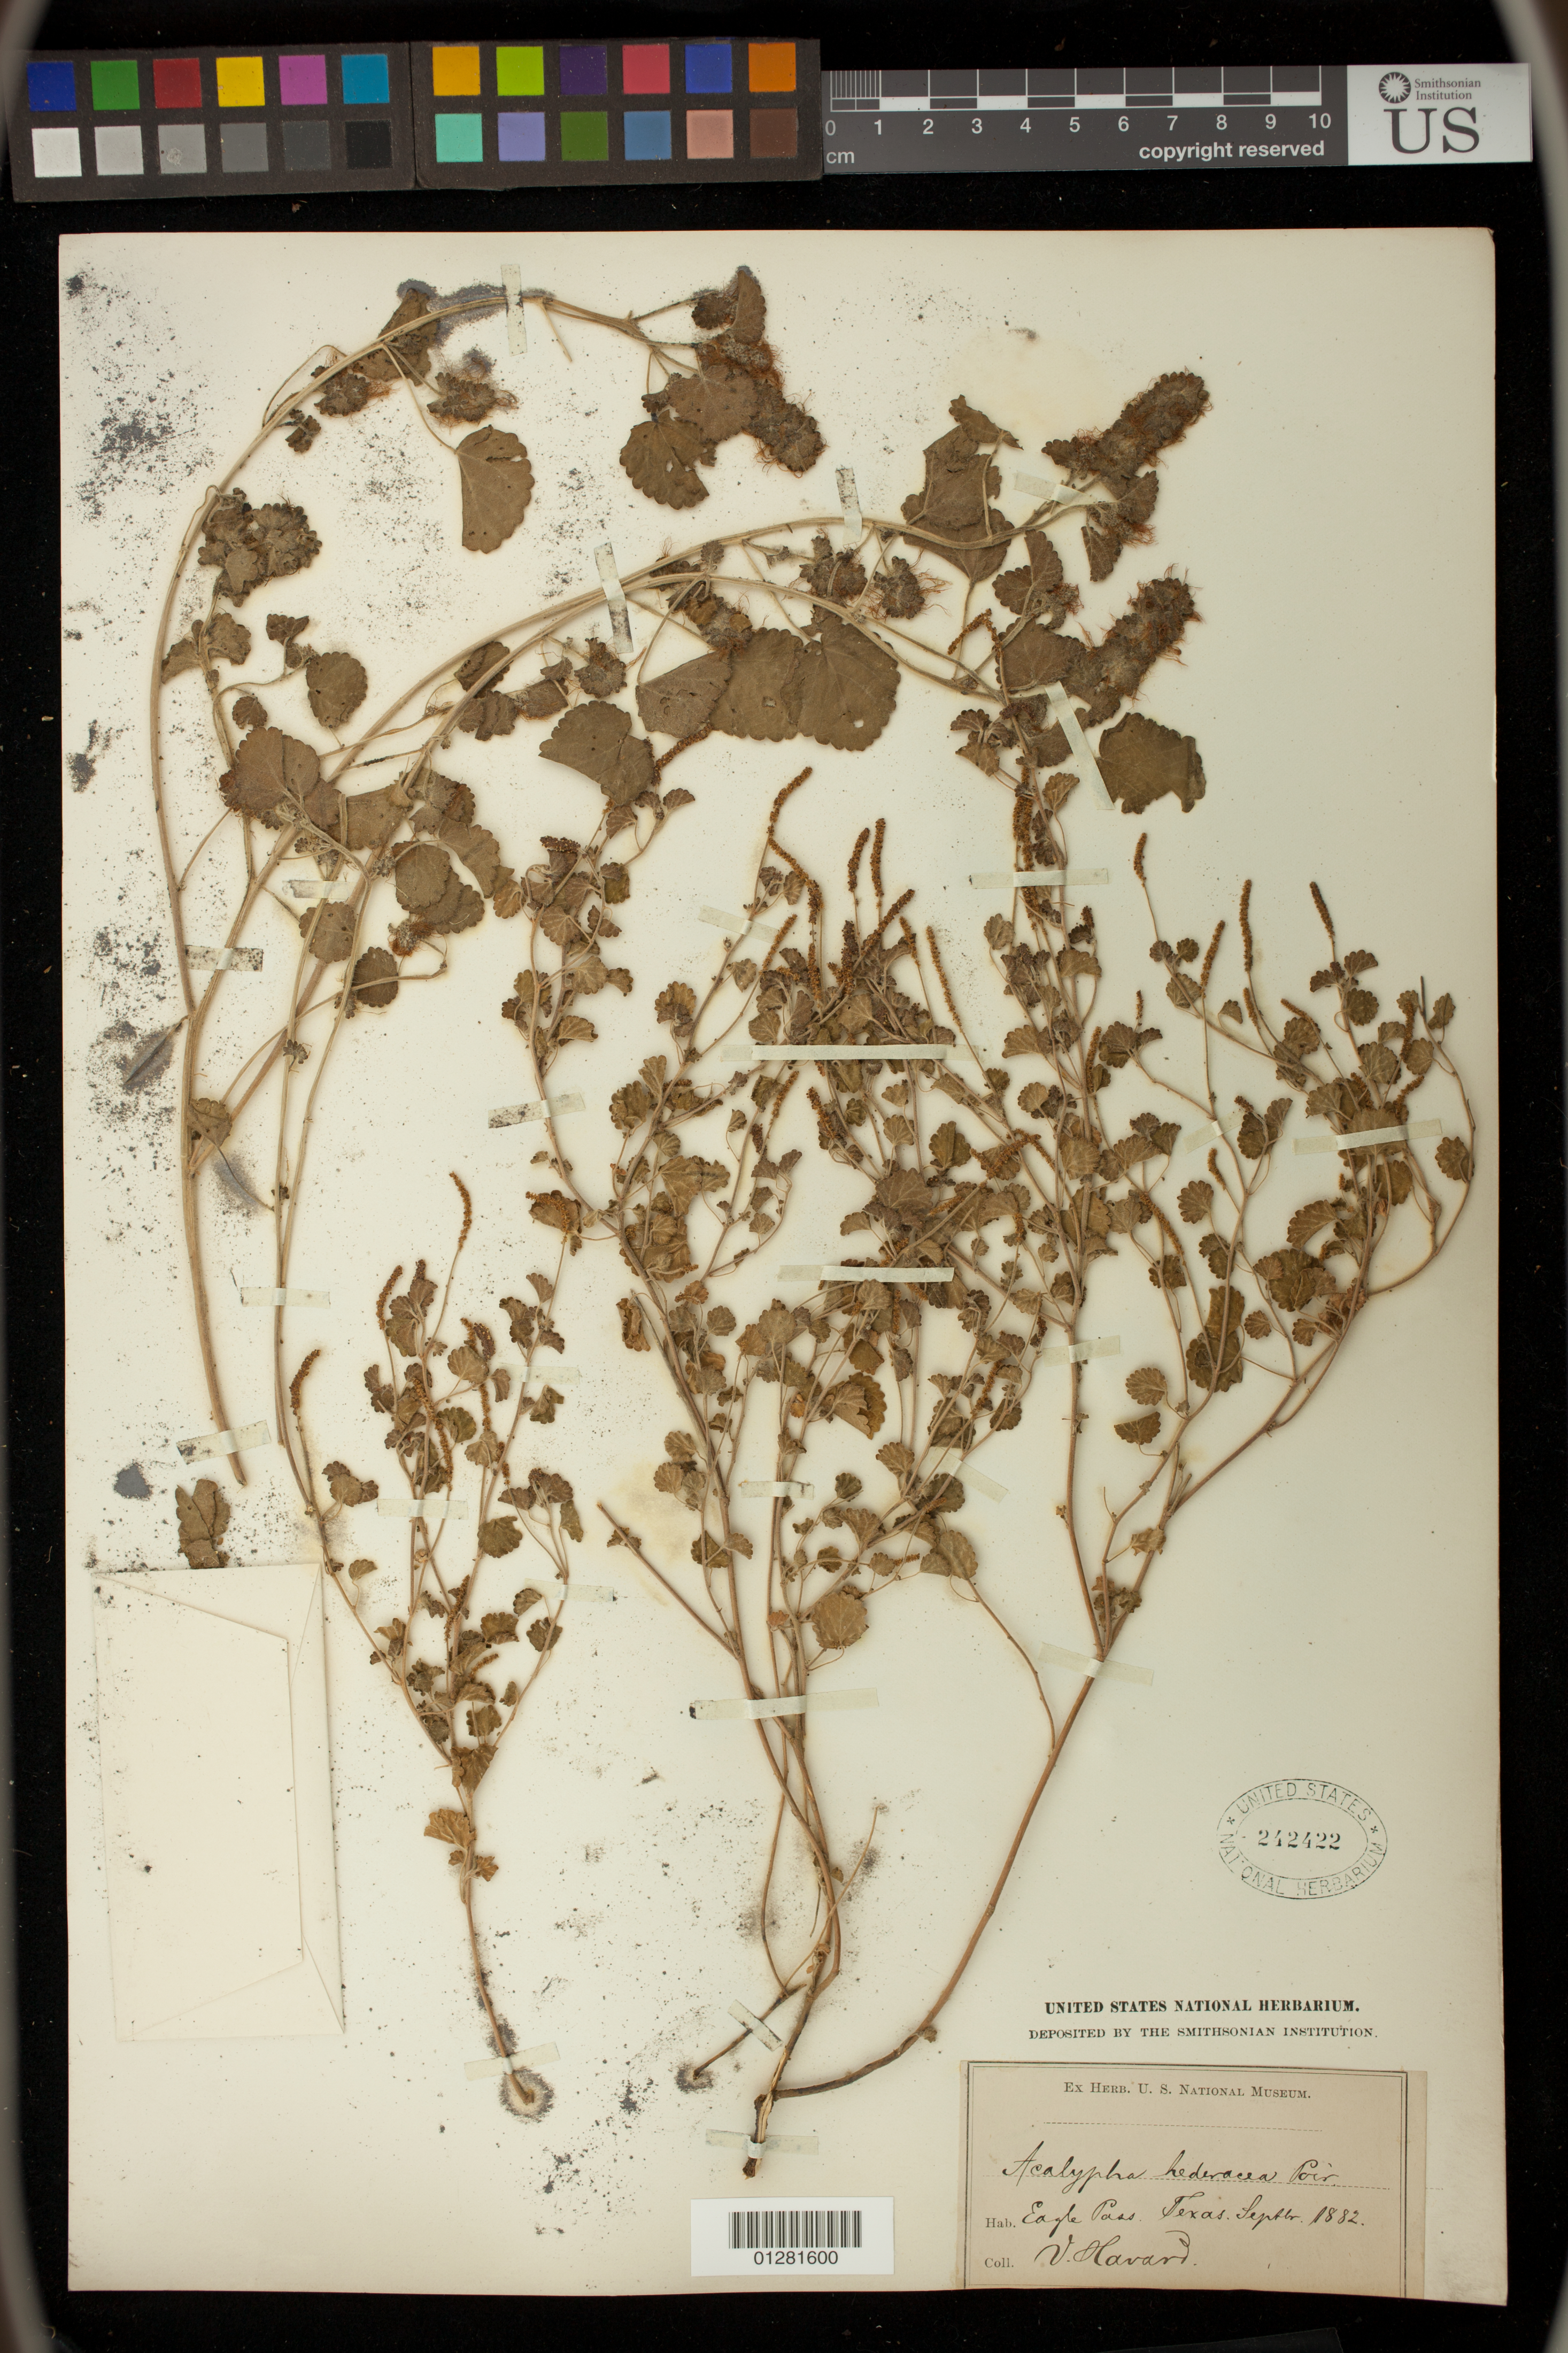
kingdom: Plantae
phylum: Tracheophyta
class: Magnoliopsida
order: Malpighiales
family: Euphorbiaceae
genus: Acalypha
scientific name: Acalypha hederacea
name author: Torr.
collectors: V. Havard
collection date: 1882-09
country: United States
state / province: Texas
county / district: Maverick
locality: Eagle Pass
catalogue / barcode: US 242422